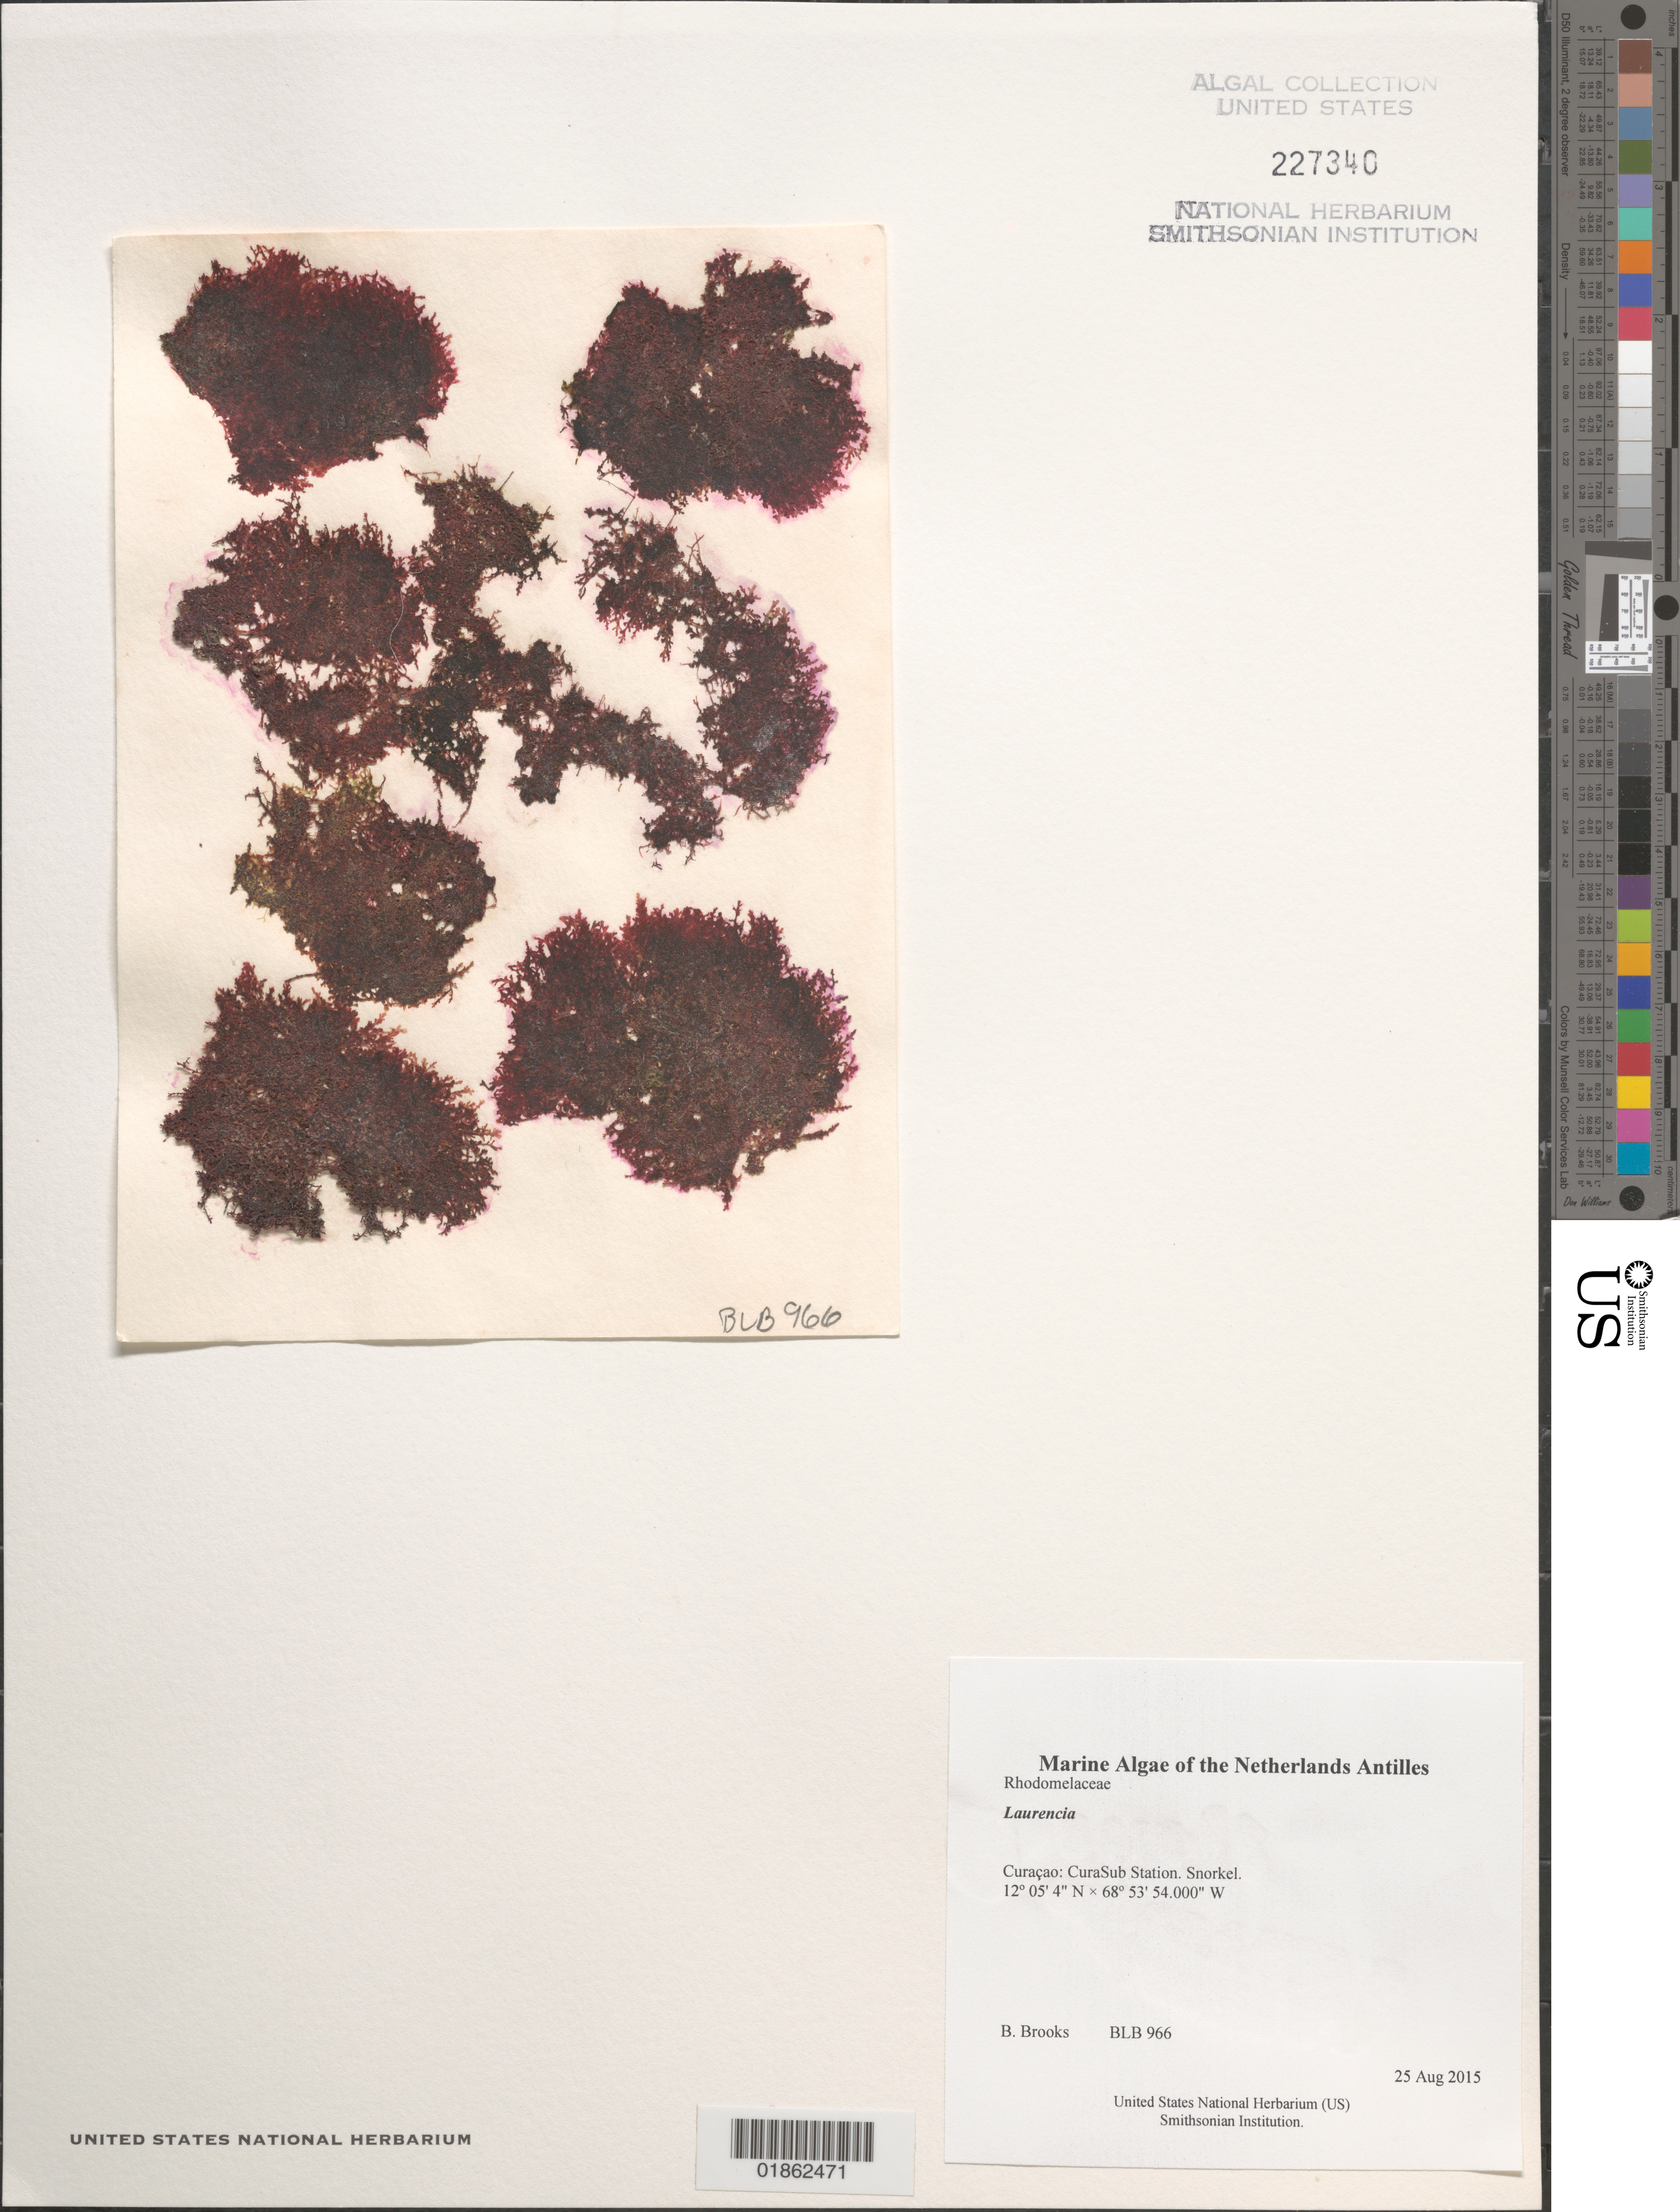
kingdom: Plantae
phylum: Rhodophyta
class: Florideophyceae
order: Ceramiales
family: Rhodomelaceae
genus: Laurencia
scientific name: Laurencia sp.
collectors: B. Brooks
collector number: BLB 966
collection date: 2015-08-25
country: Curaçao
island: Curaçao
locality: CuraSub Station. Snorkel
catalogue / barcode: US 227340